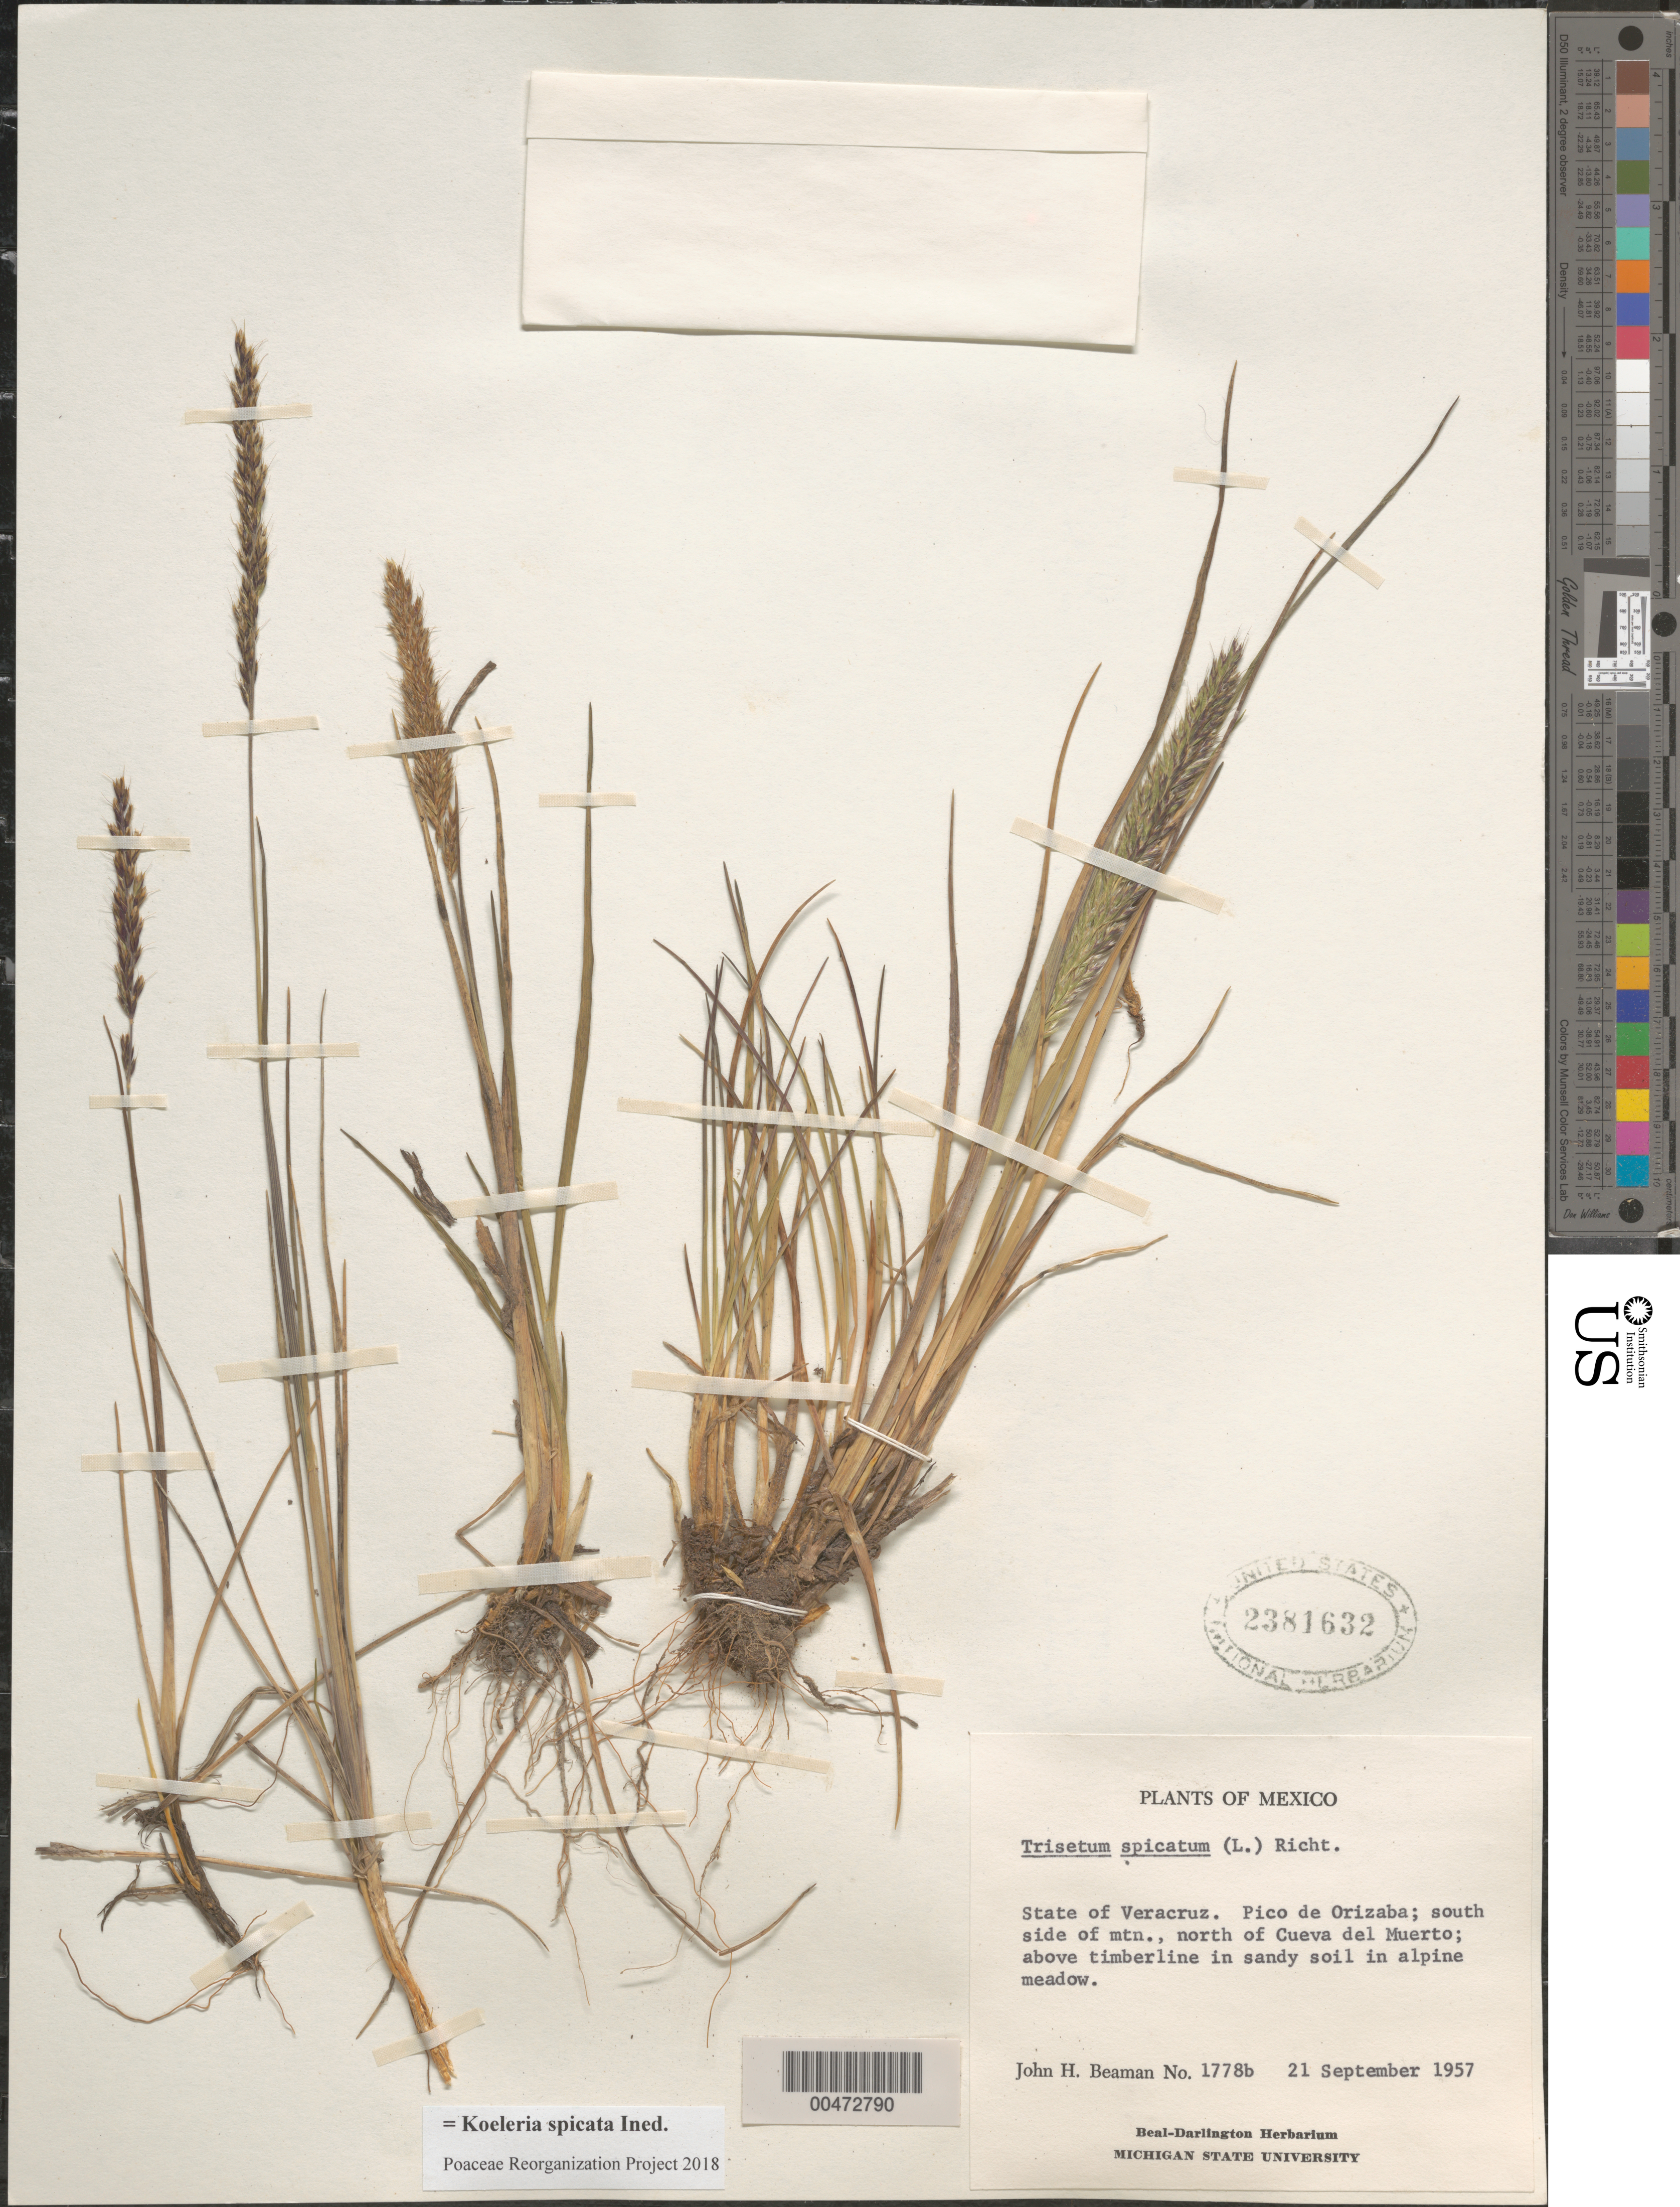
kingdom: Plantae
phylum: Tracheophyta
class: Liliopsida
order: Poales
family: Poaceae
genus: Koeleria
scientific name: Koeleria spicata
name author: (L.) Barberá et al.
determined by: Poaceae Reorganization Project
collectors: J. H. Beaman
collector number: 1778b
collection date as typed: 21 Sep 1957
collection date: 1957-09-21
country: Mexico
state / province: Veracruz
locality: Pico de Orizaba, S side of mtn, N of Cueva del Muerto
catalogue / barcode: US 2381632